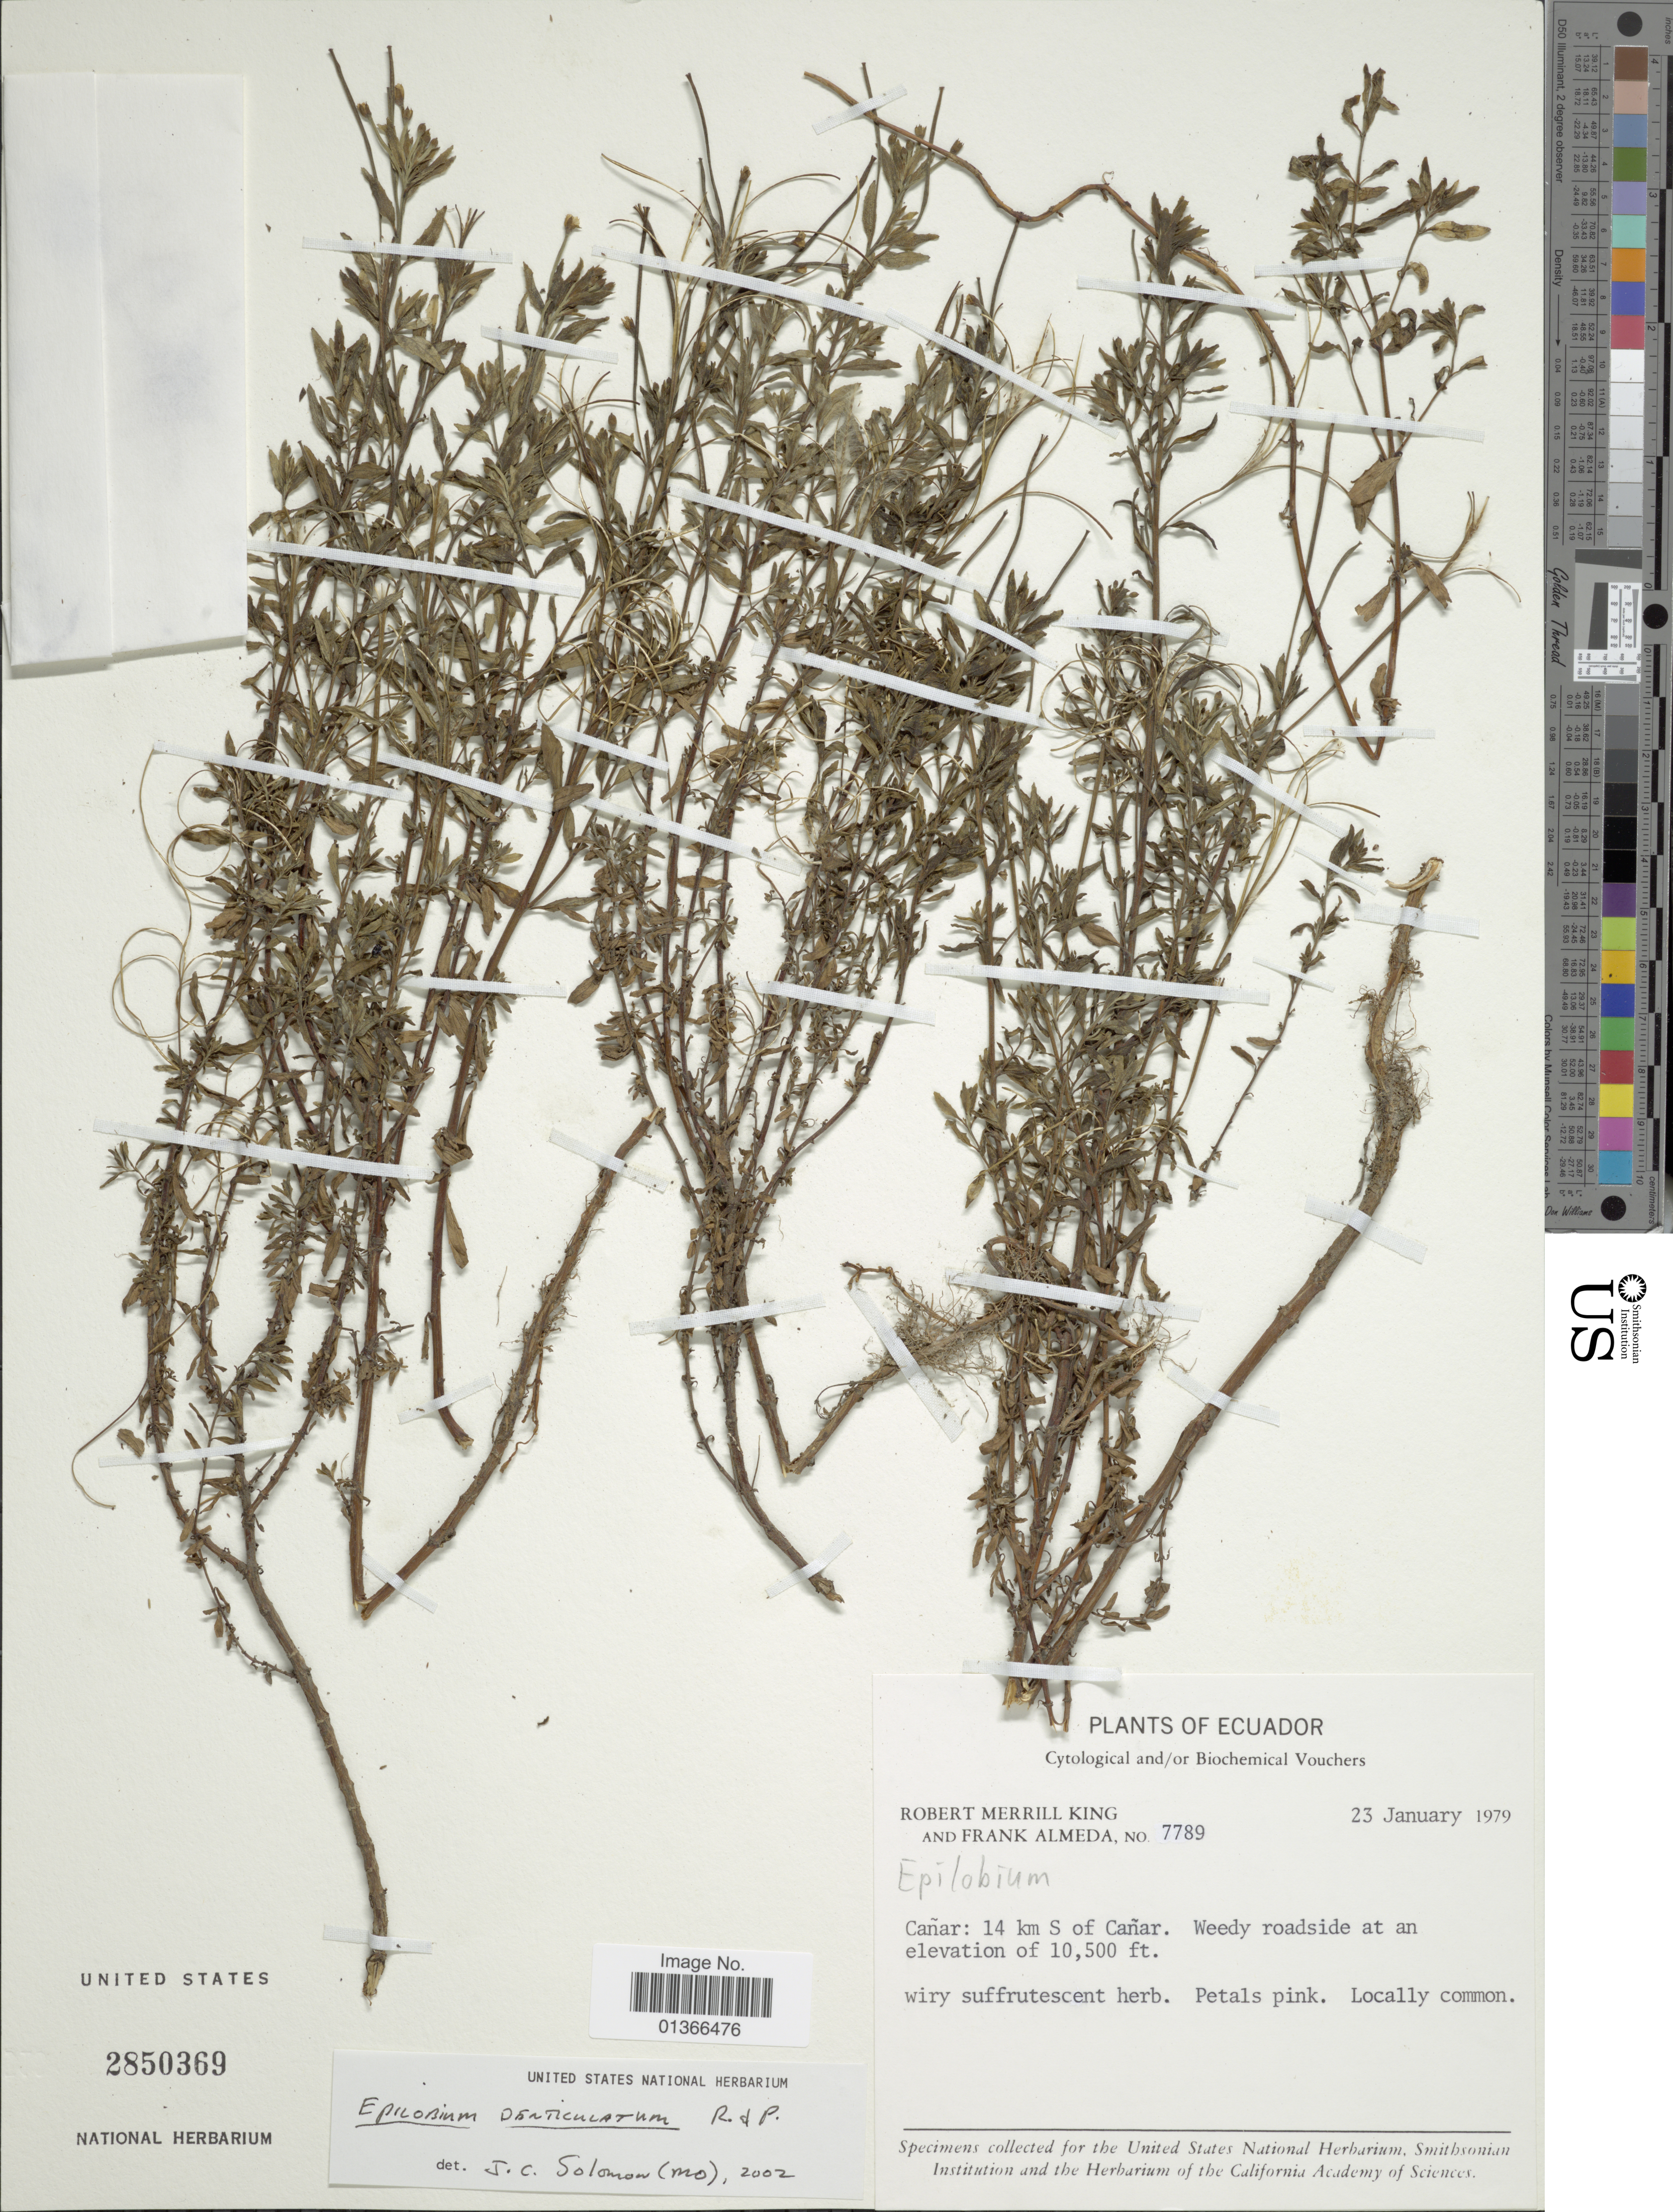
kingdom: Plantae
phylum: Tracheophyta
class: Magnoliopsida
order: Myrtales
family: Onagraceae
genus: Epilobium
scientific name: Epilobium denticulatum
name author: Ruiz & Pav.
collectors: R. M. King & F. Almeda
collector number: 7789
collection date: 1979-01-23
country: Ecuador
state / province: Cañar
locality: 14 km S of Cañar.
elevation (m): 3200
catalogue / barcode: US 2850369